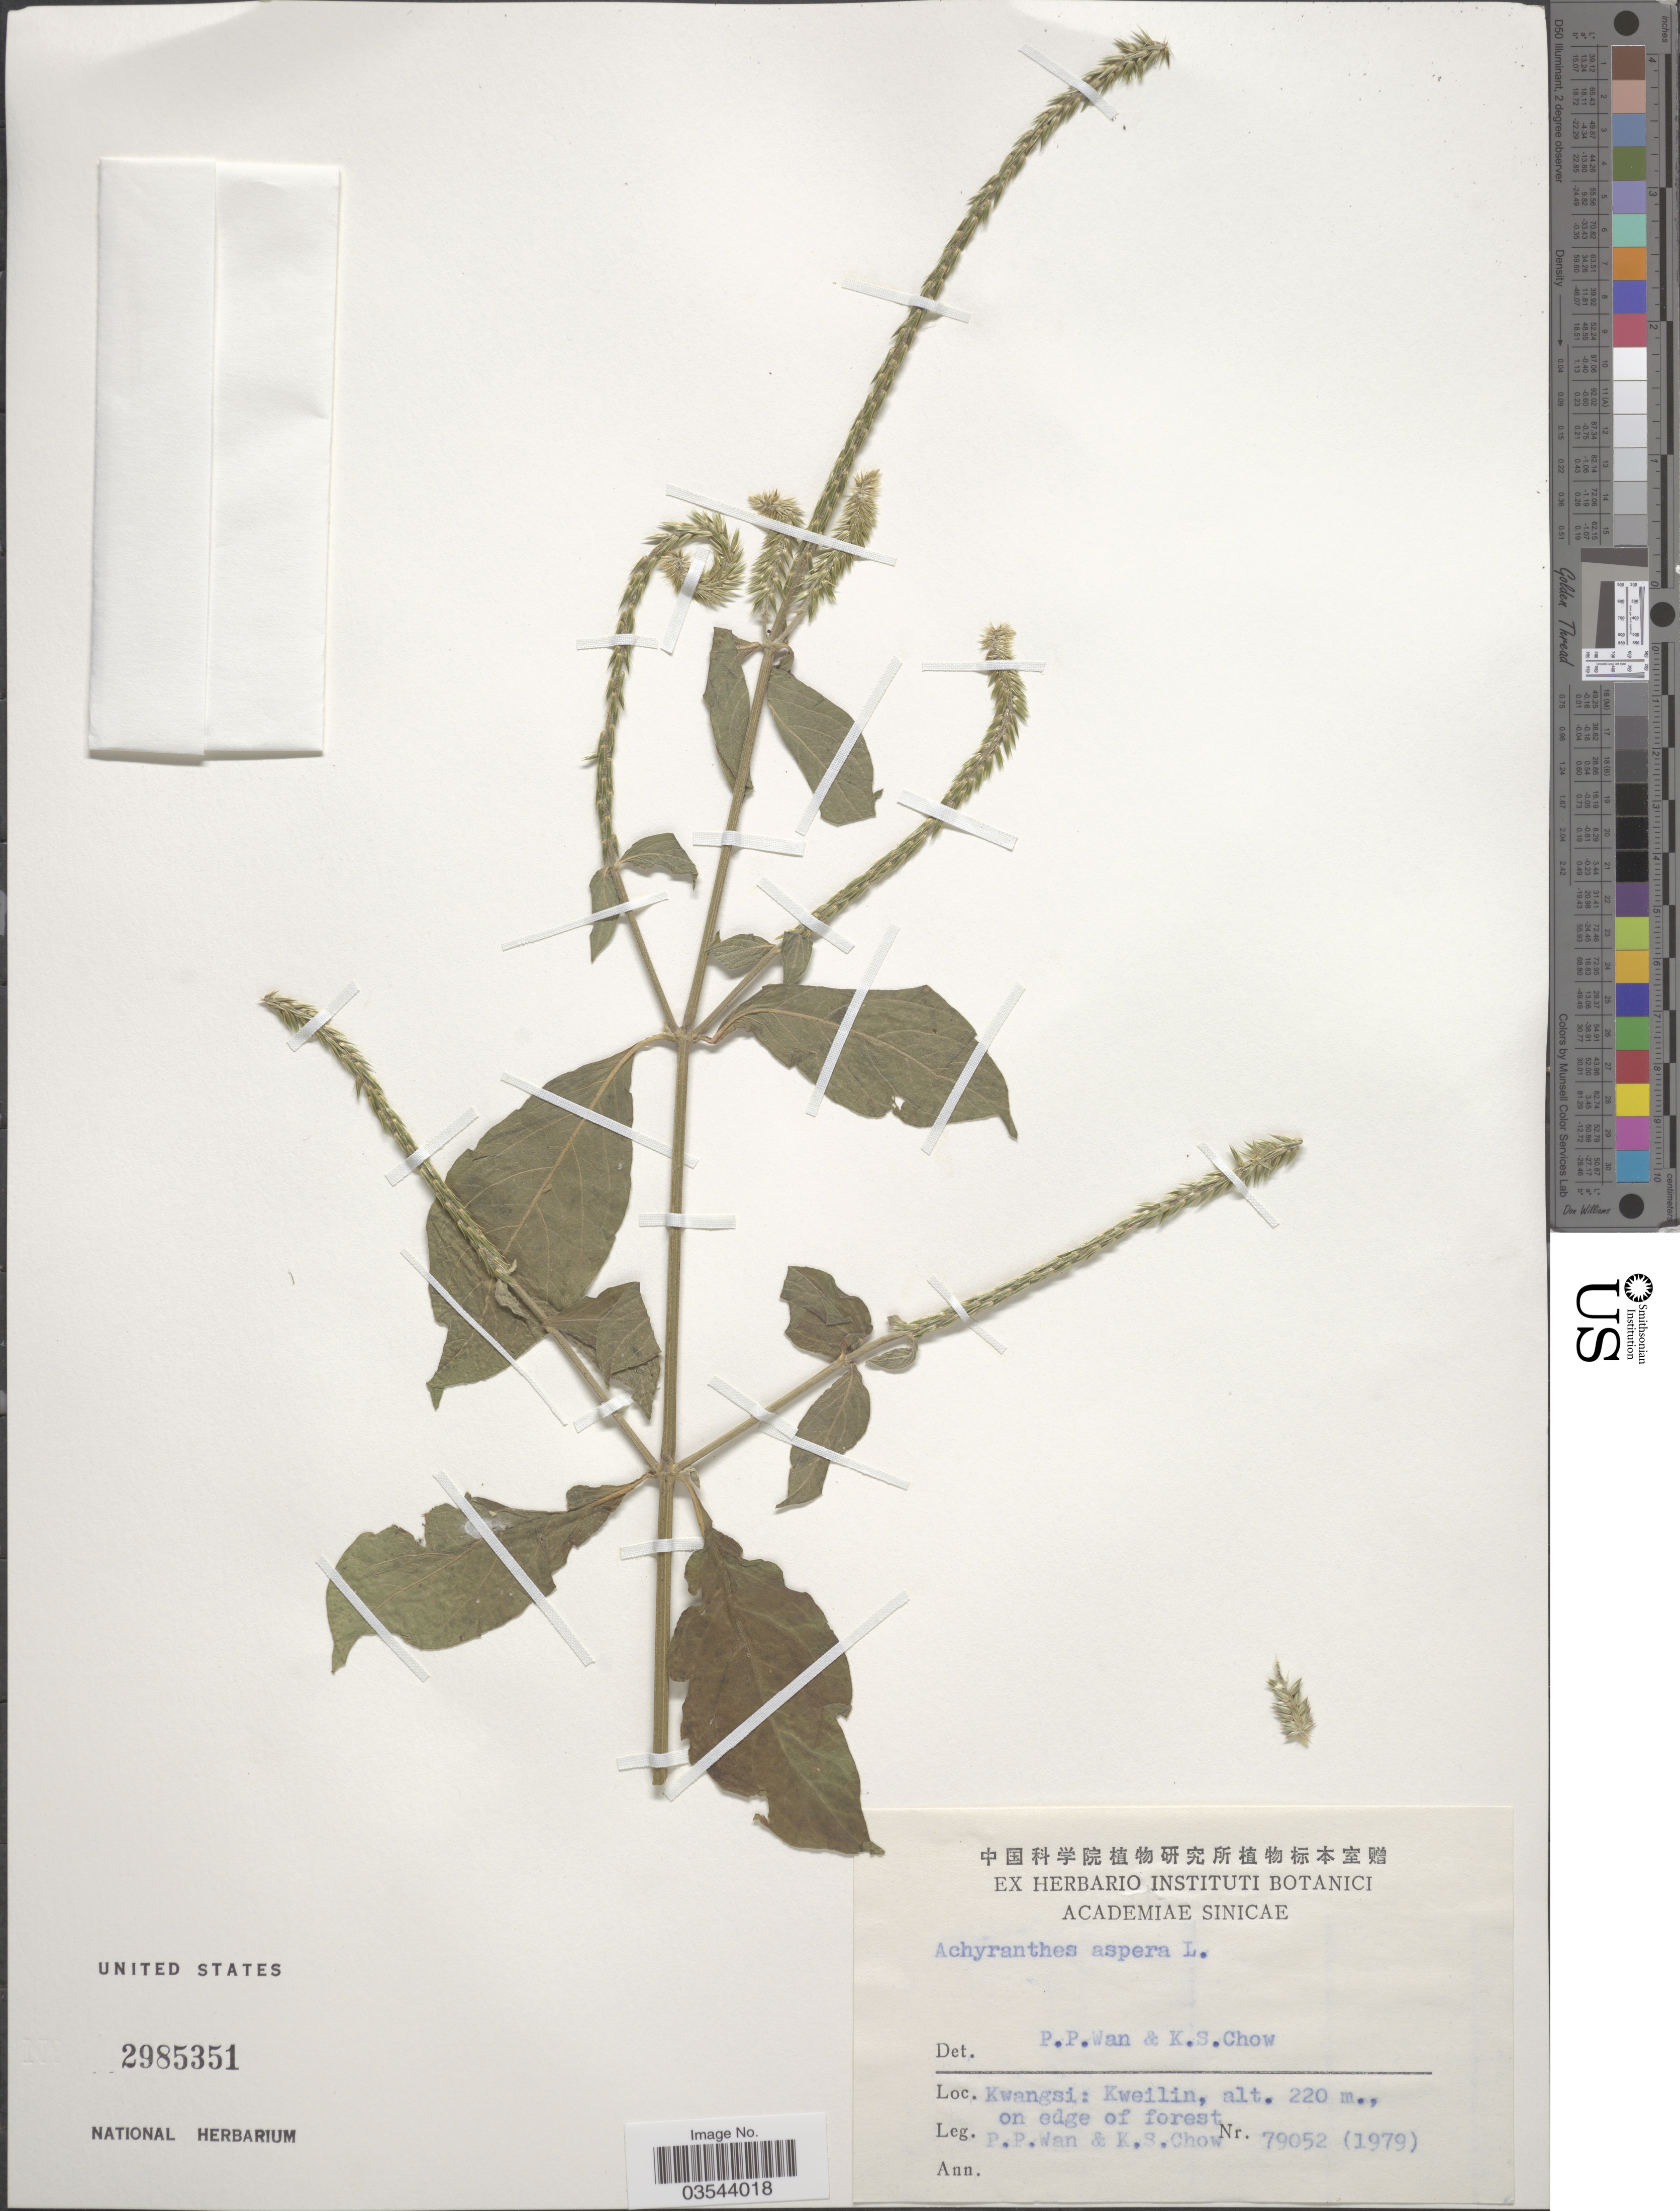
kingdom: Plantae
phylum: Tracheophyta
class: Magnoliopsida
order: Caryophyllales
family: Amaranthaceae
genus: Achyranthes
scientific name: Achyranthes aspera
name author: L.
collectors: P. Wan & K. S. Chow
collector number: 79052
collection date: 1979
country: China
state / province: Guangxi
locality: Kwangsi: Kweilin, on edge of forest.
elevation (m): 220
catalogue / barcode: US 2985351